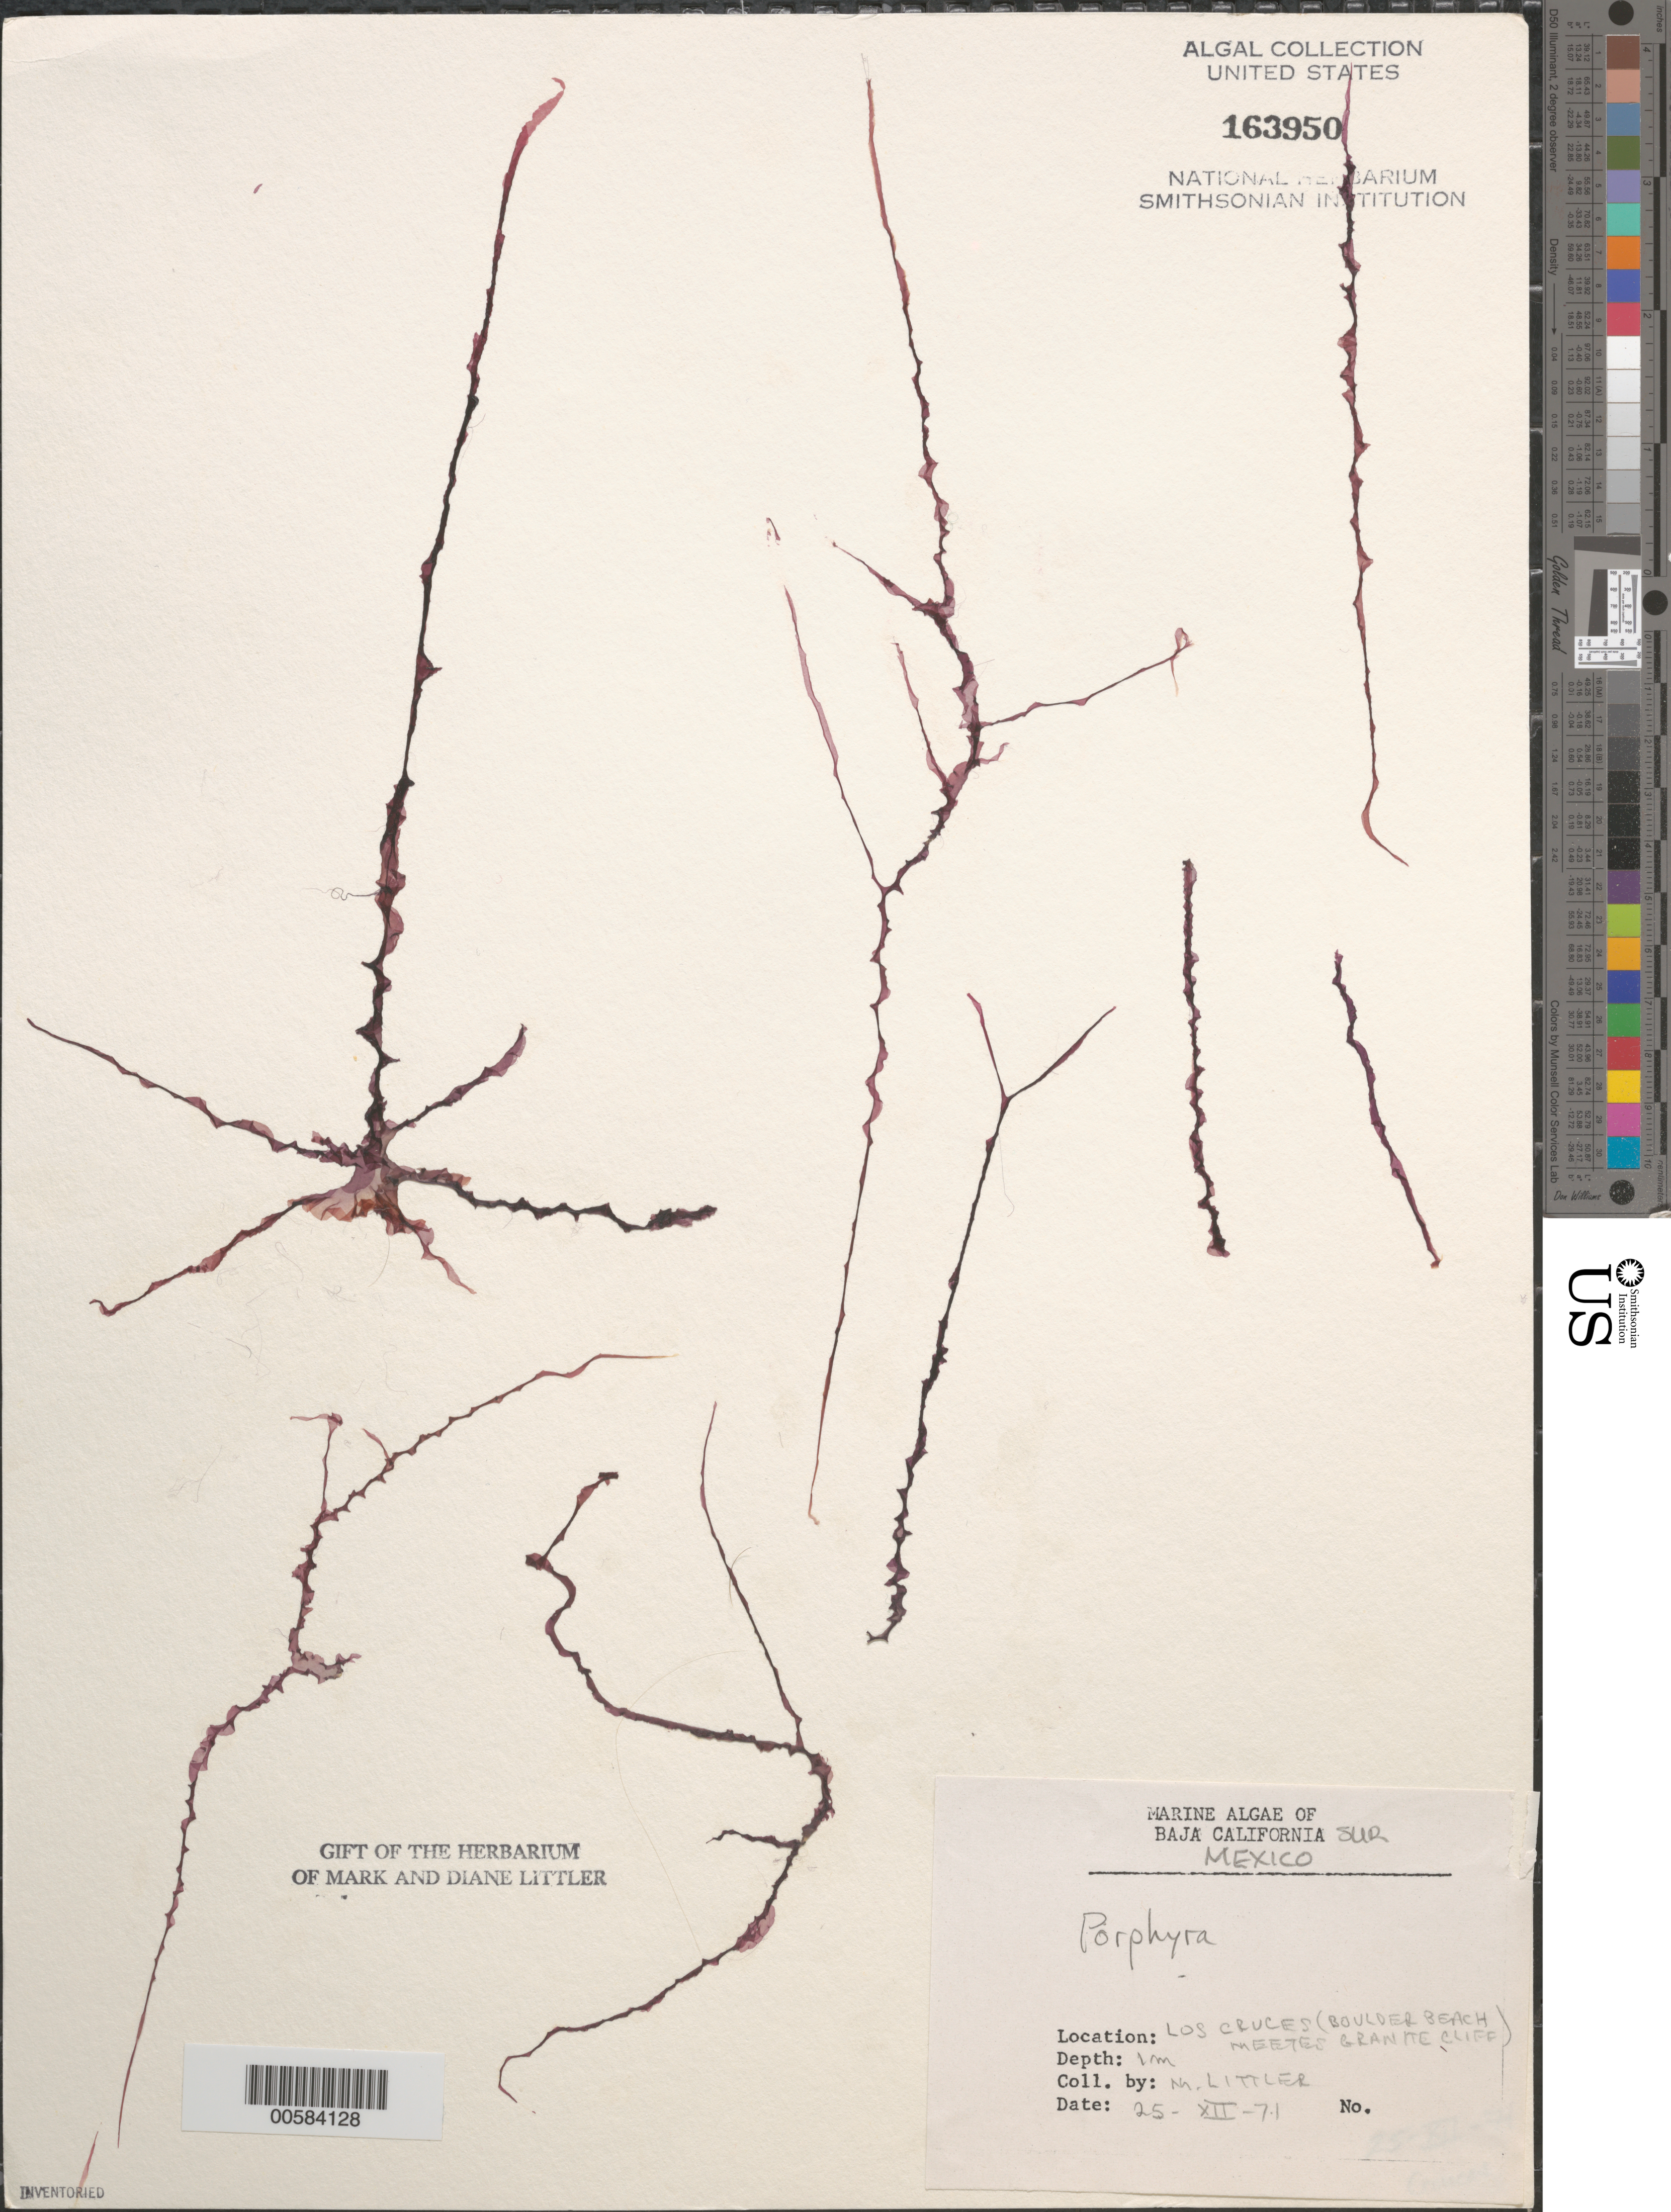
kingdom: Plantae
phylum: Rhodophyta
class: Bangiophyceae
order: Bangiales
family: Bangiaceae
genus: Porphyra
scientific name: Porphyra sp.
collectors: M. M. Littler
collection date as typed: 25 Dec 1971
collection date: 1971-12-25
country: Mexico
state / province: Baja California Sur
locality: Las Cruces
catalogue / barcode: US 163950